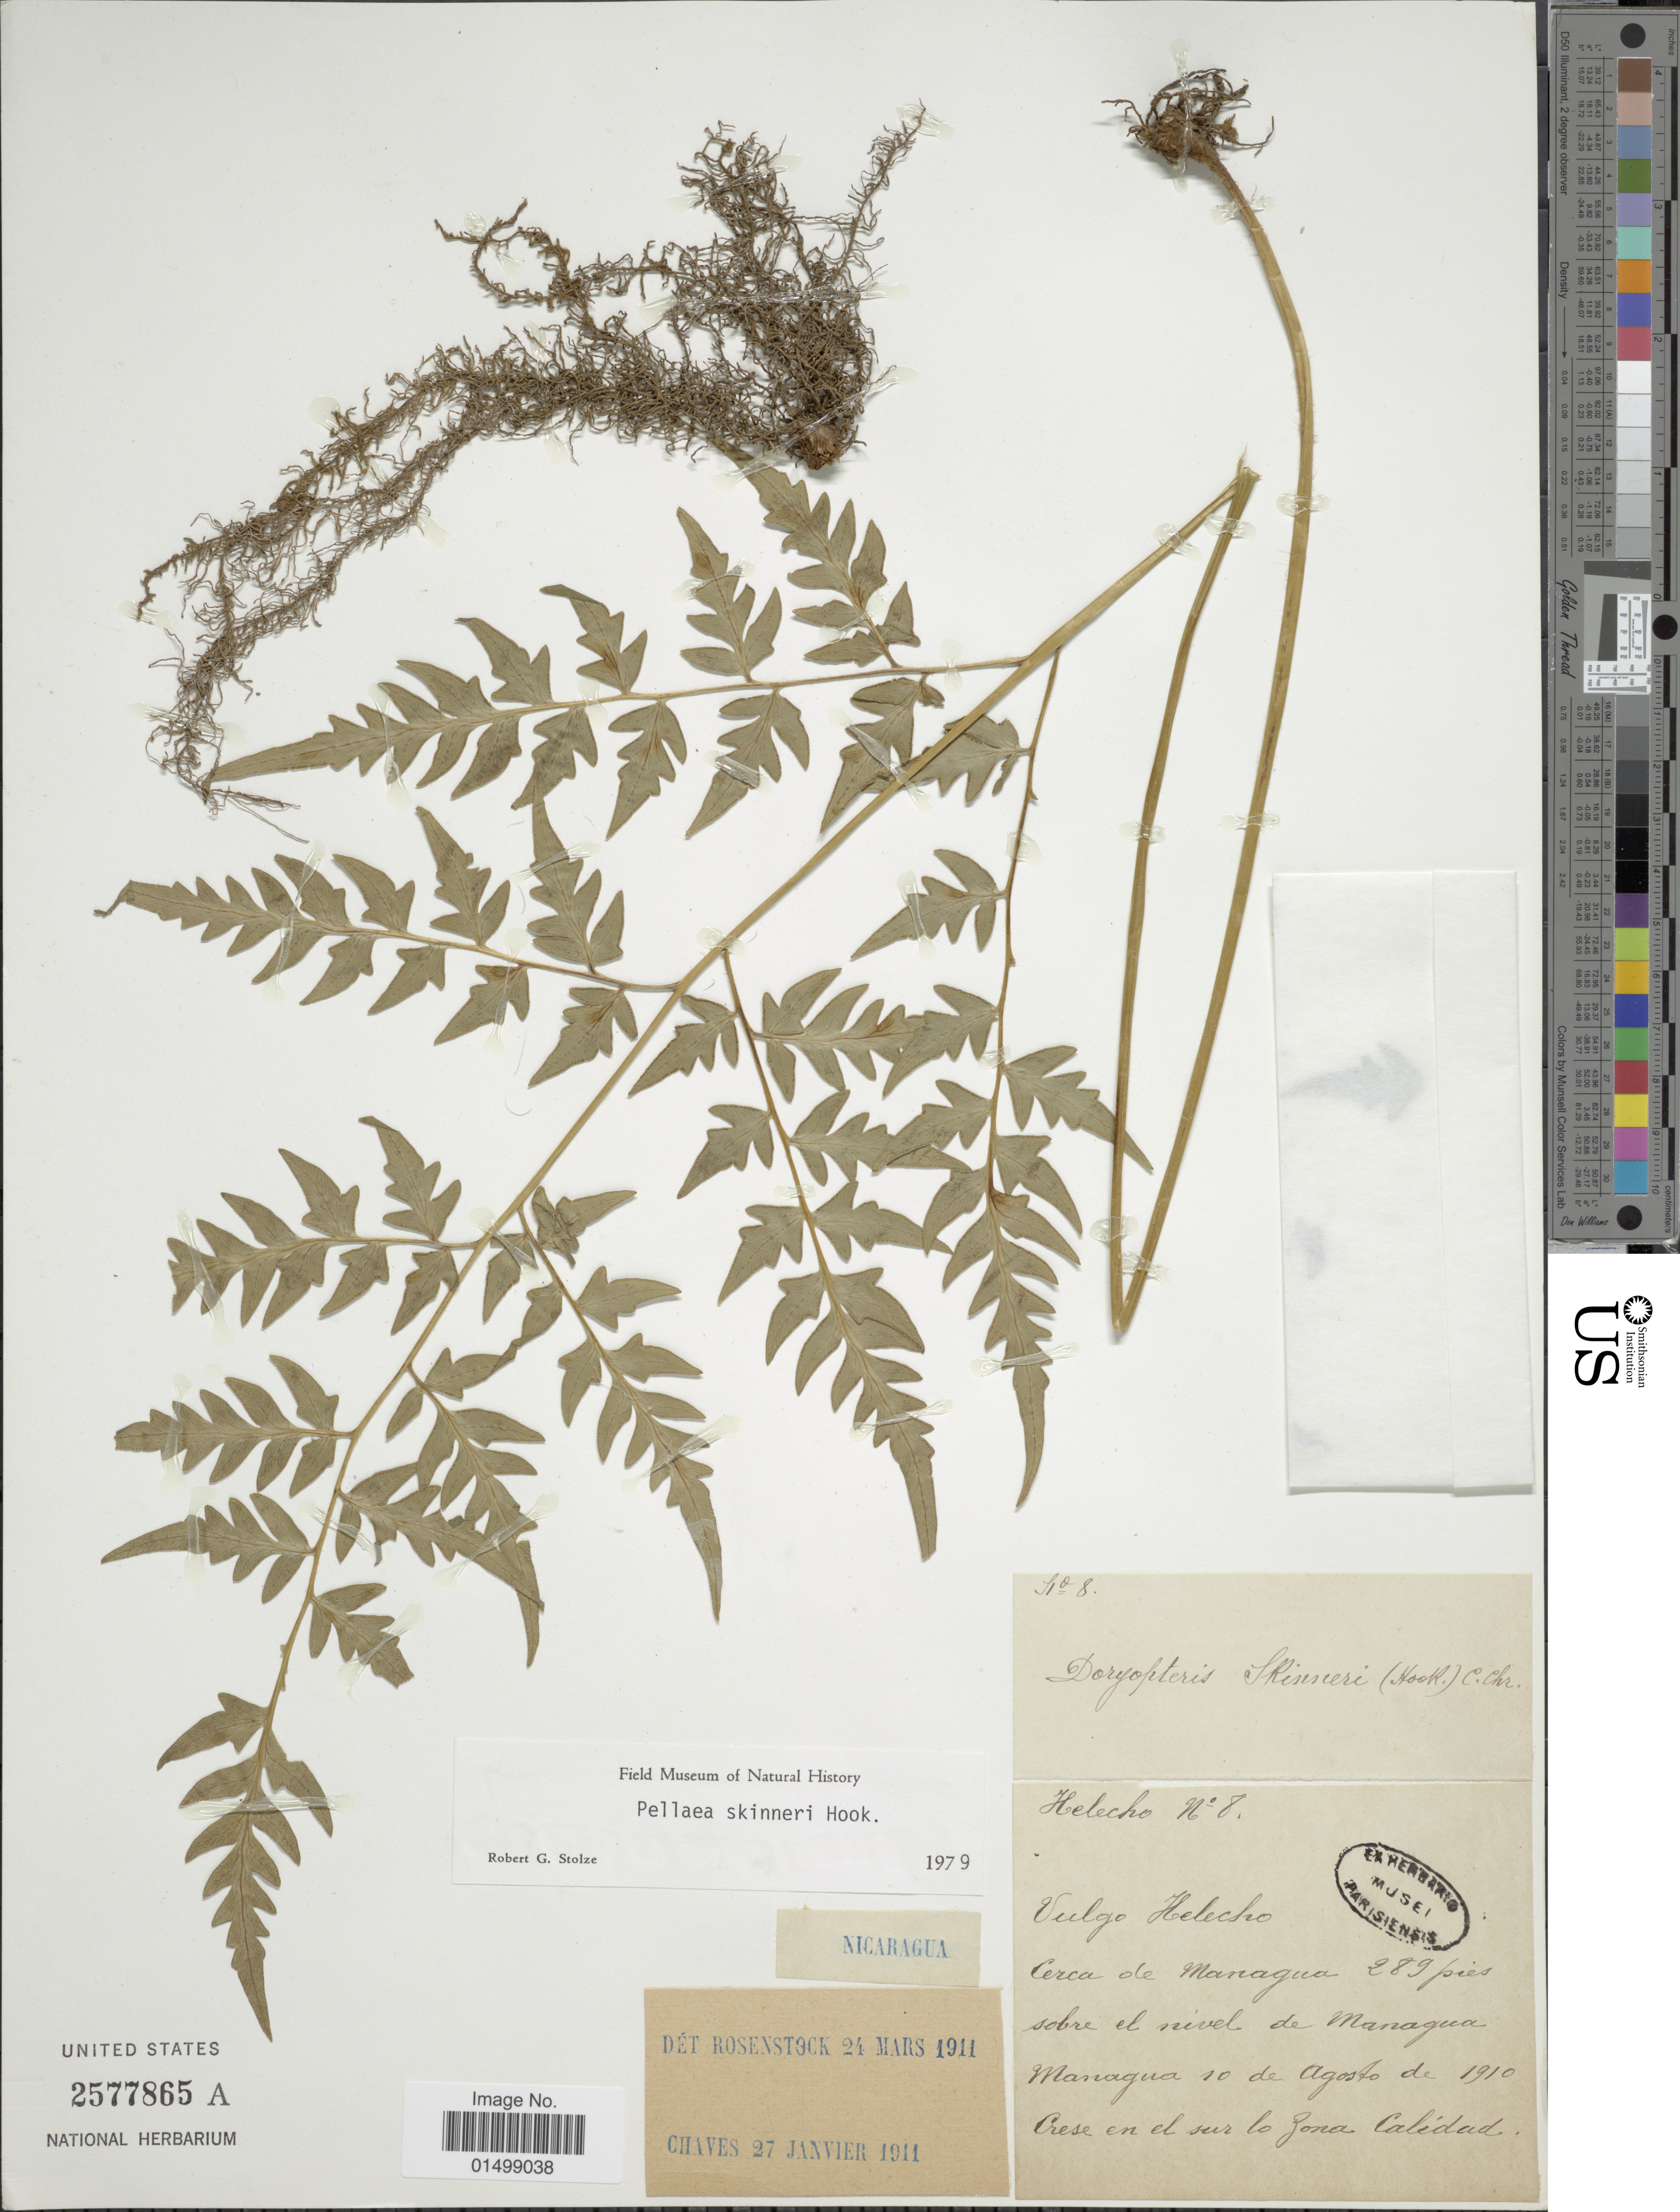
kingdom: Plantae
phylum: Tracheophyta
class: Polypodiopsida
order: Polypodiales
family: Pteridaceae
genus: Cheilanthes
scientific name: Cheilanthes skinneri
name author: (Hook.) T. Moore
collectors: Helecho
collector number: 8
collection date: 1910-08-10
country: Nicaragua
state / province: Managua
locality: Cerca de Managua 289 fries sobre el nivel de Managua. Crese en el sur lo Zona Calidad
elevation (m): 88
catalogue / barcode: US 2577865A